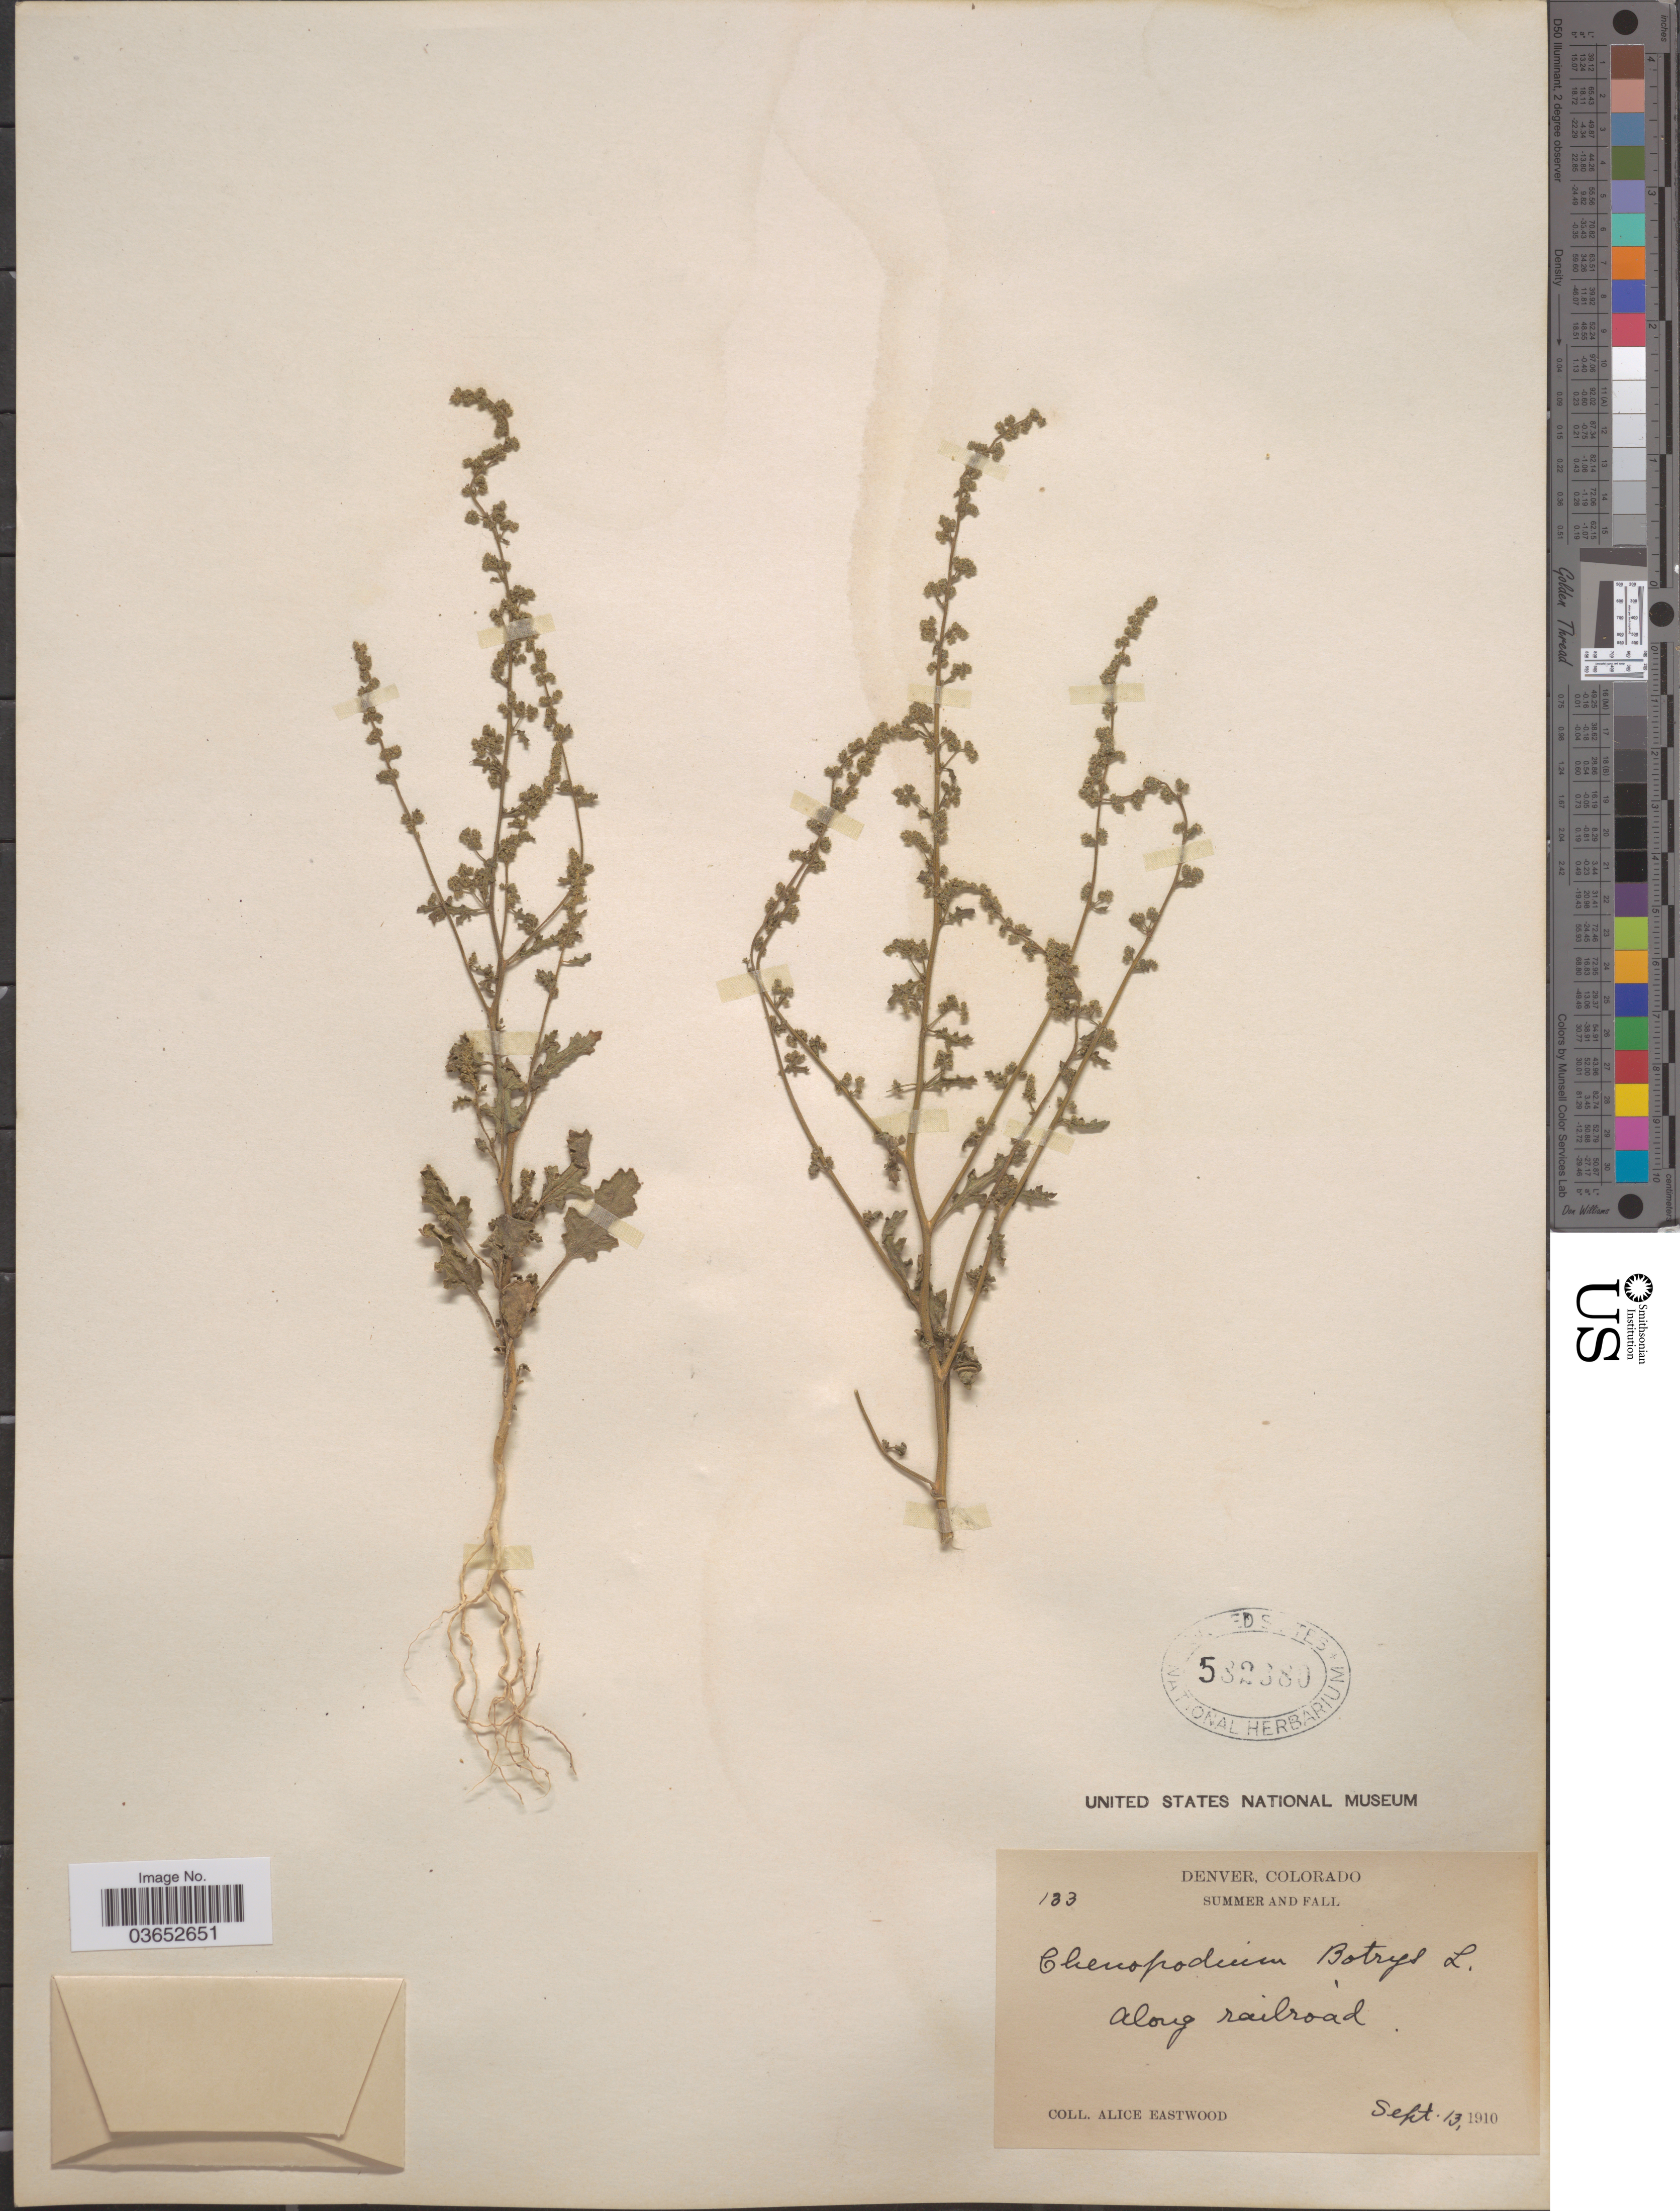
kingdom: Plantae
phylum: Tracheophyta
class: Magnoliopsida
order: Caryophyllales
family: Amaranthaceae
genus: Chenopodium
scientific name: Chenopodium botrys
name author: L.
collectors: A. Eastwood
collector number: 133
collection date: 1910-09-13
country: United States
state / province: Colorado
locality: Denver. Along railroad.